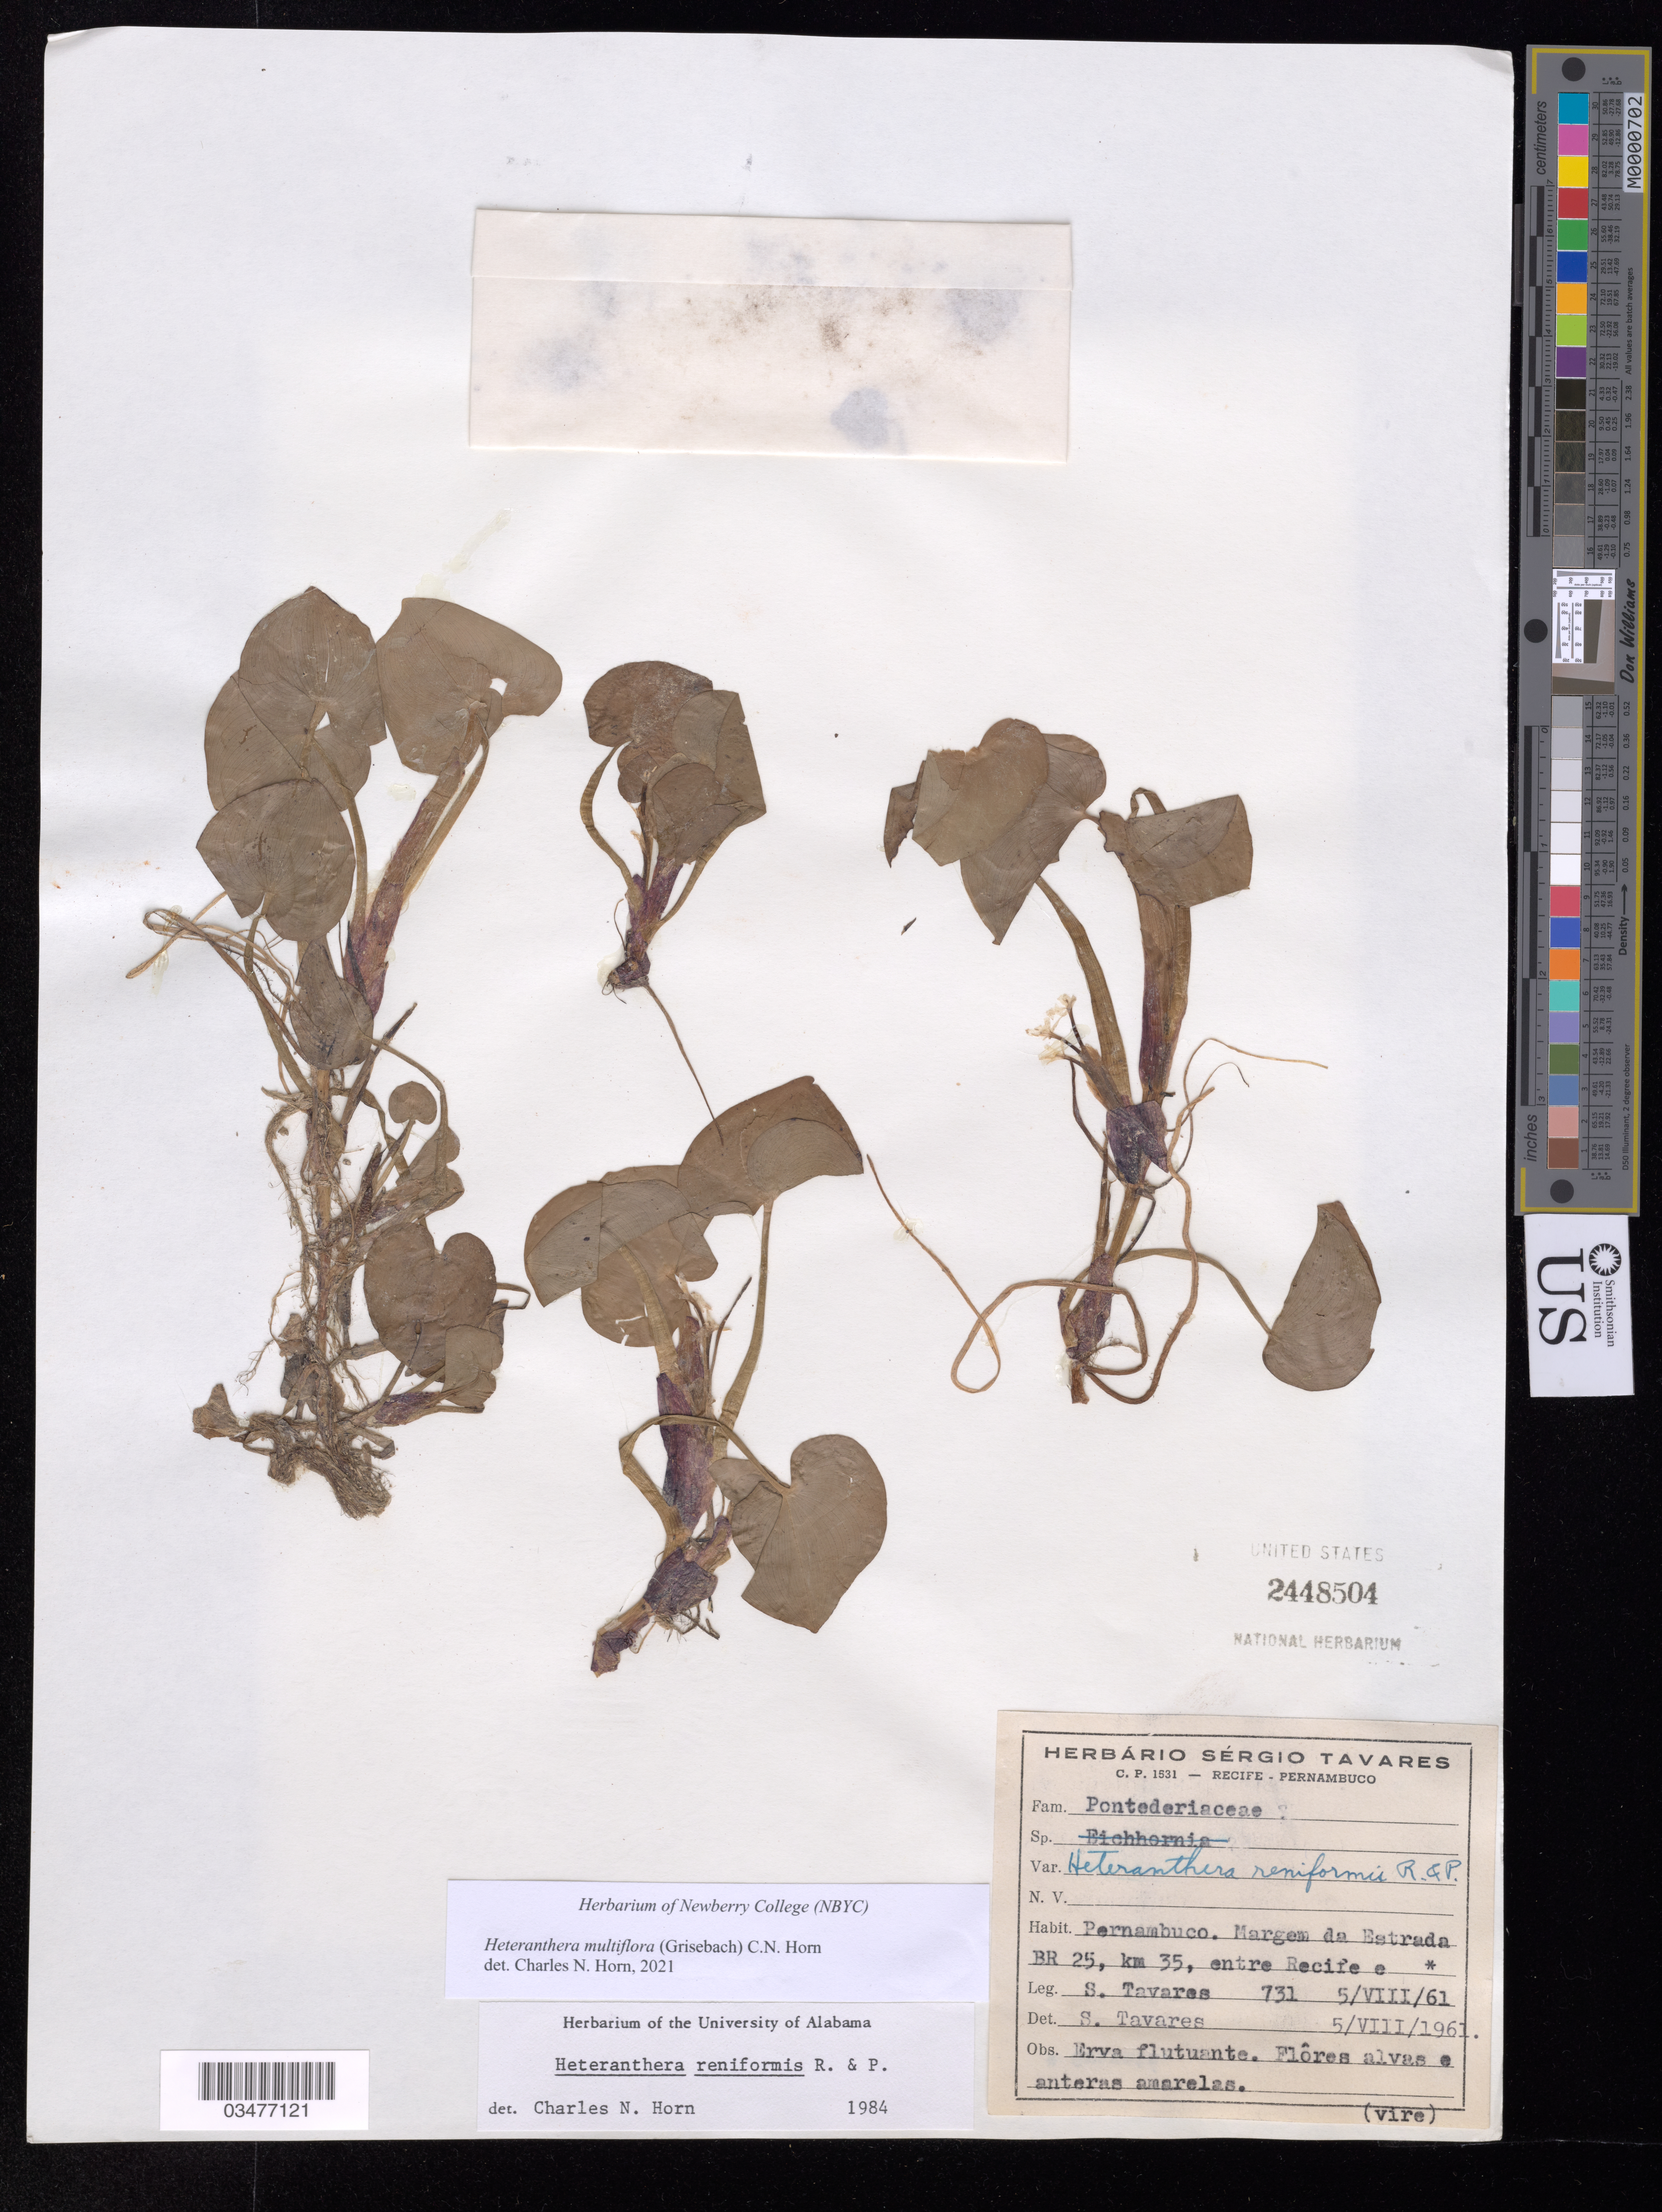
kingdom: Plantae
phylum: Tracheophyta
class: Liliopsida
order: Commelinales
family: Pontederiaceae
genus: Heteranthera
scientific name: Heteranthera multiflora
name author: (Griseb.) C.N. Horn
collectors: S. Tavares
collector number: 731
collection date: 1861-08-05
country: Brazil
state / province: Pernambuco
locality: Margem da Estrada BR 25, km 35, entre Recife.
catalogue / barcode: US 2448504